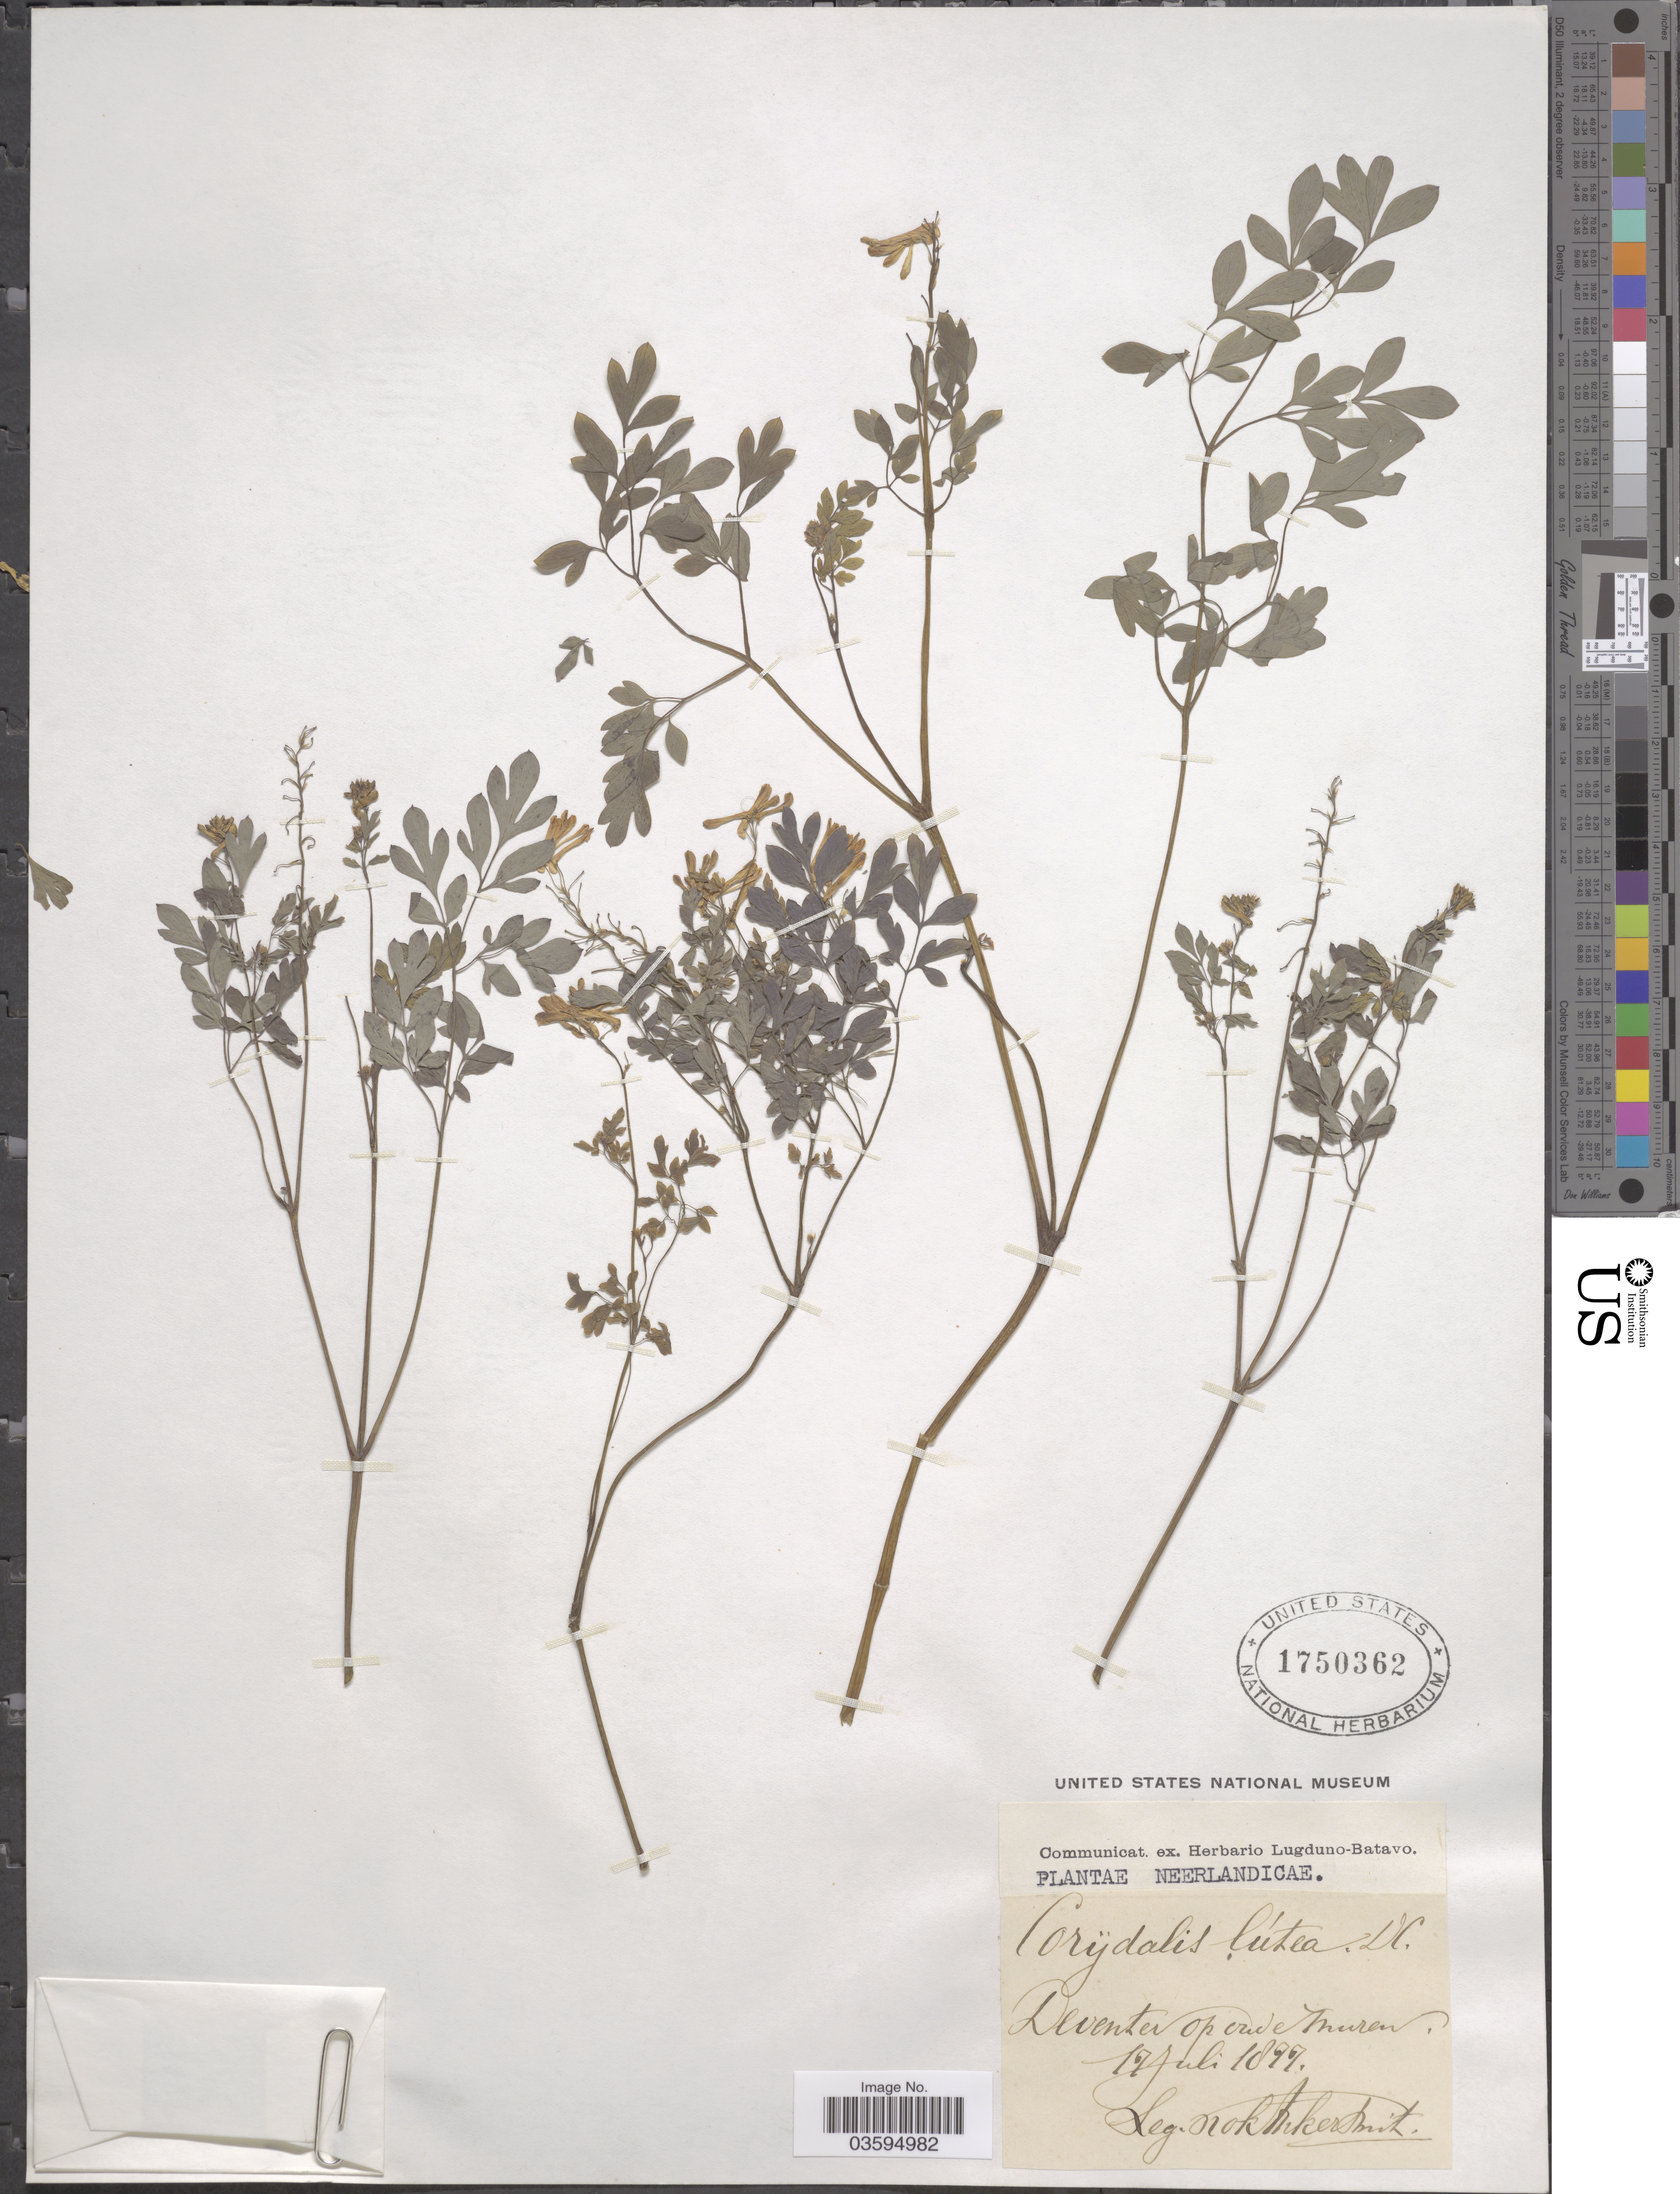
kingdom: Plantae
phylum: Tracheophyta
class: Magnoliopsida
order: Ranunculales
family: Papaveraceae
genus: Pseudofumaria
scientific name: Pseudofumaria lutea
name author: (L.) Borkh.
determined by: Strong, M. T., (US), Smithsonian Institution - National Museum of Natural History (UNITED STATES)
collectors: Kok Ankersmit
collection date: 1877-07-17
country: Netherlands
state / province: Overijssel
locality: Neerlandicae. Deventer op oude muren.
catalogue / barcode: US 1750362